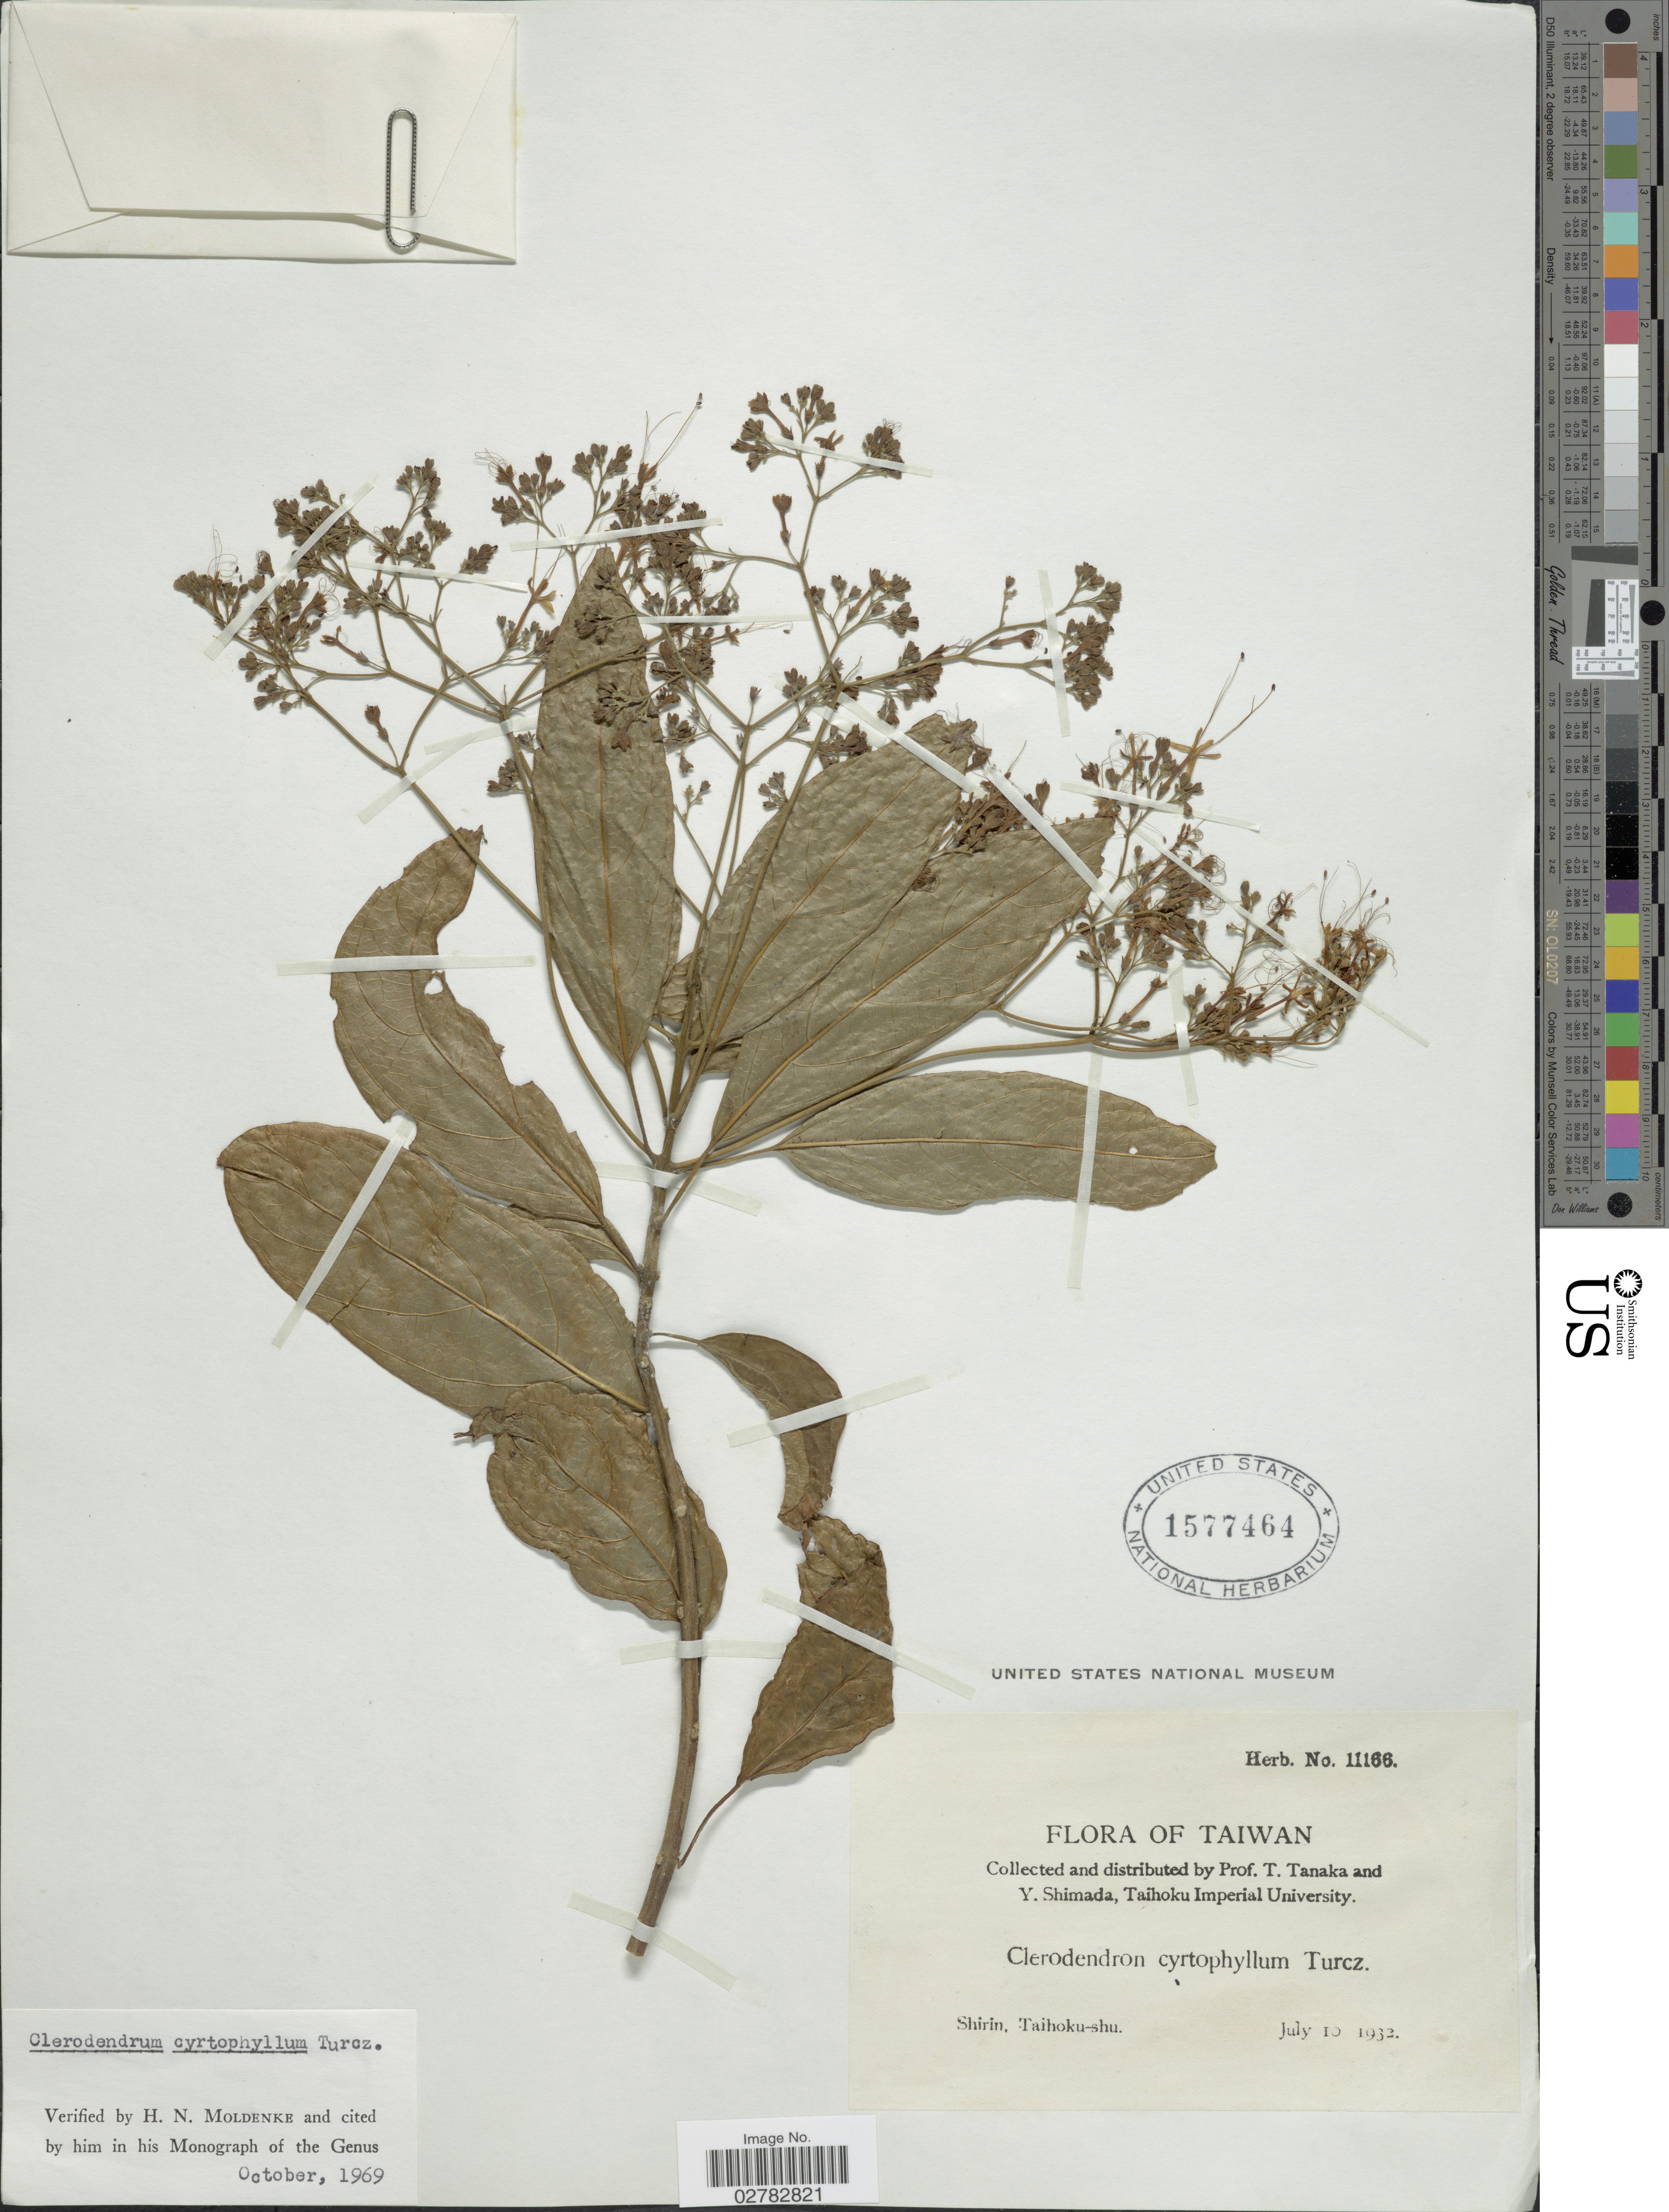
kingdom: Plantae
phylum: Tracheophyta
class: Magnoliopsida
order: Lamiales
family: Lamiaceae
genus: Clerodendrum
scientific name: Clerodendrum cyrtophyllum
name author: Turcz.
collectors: T. Tanaka & Y. Shimada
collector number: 11166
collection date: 1932-07-10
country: Taiwan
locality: Shirin, Taihoku-shu.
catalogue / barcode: US 1577464